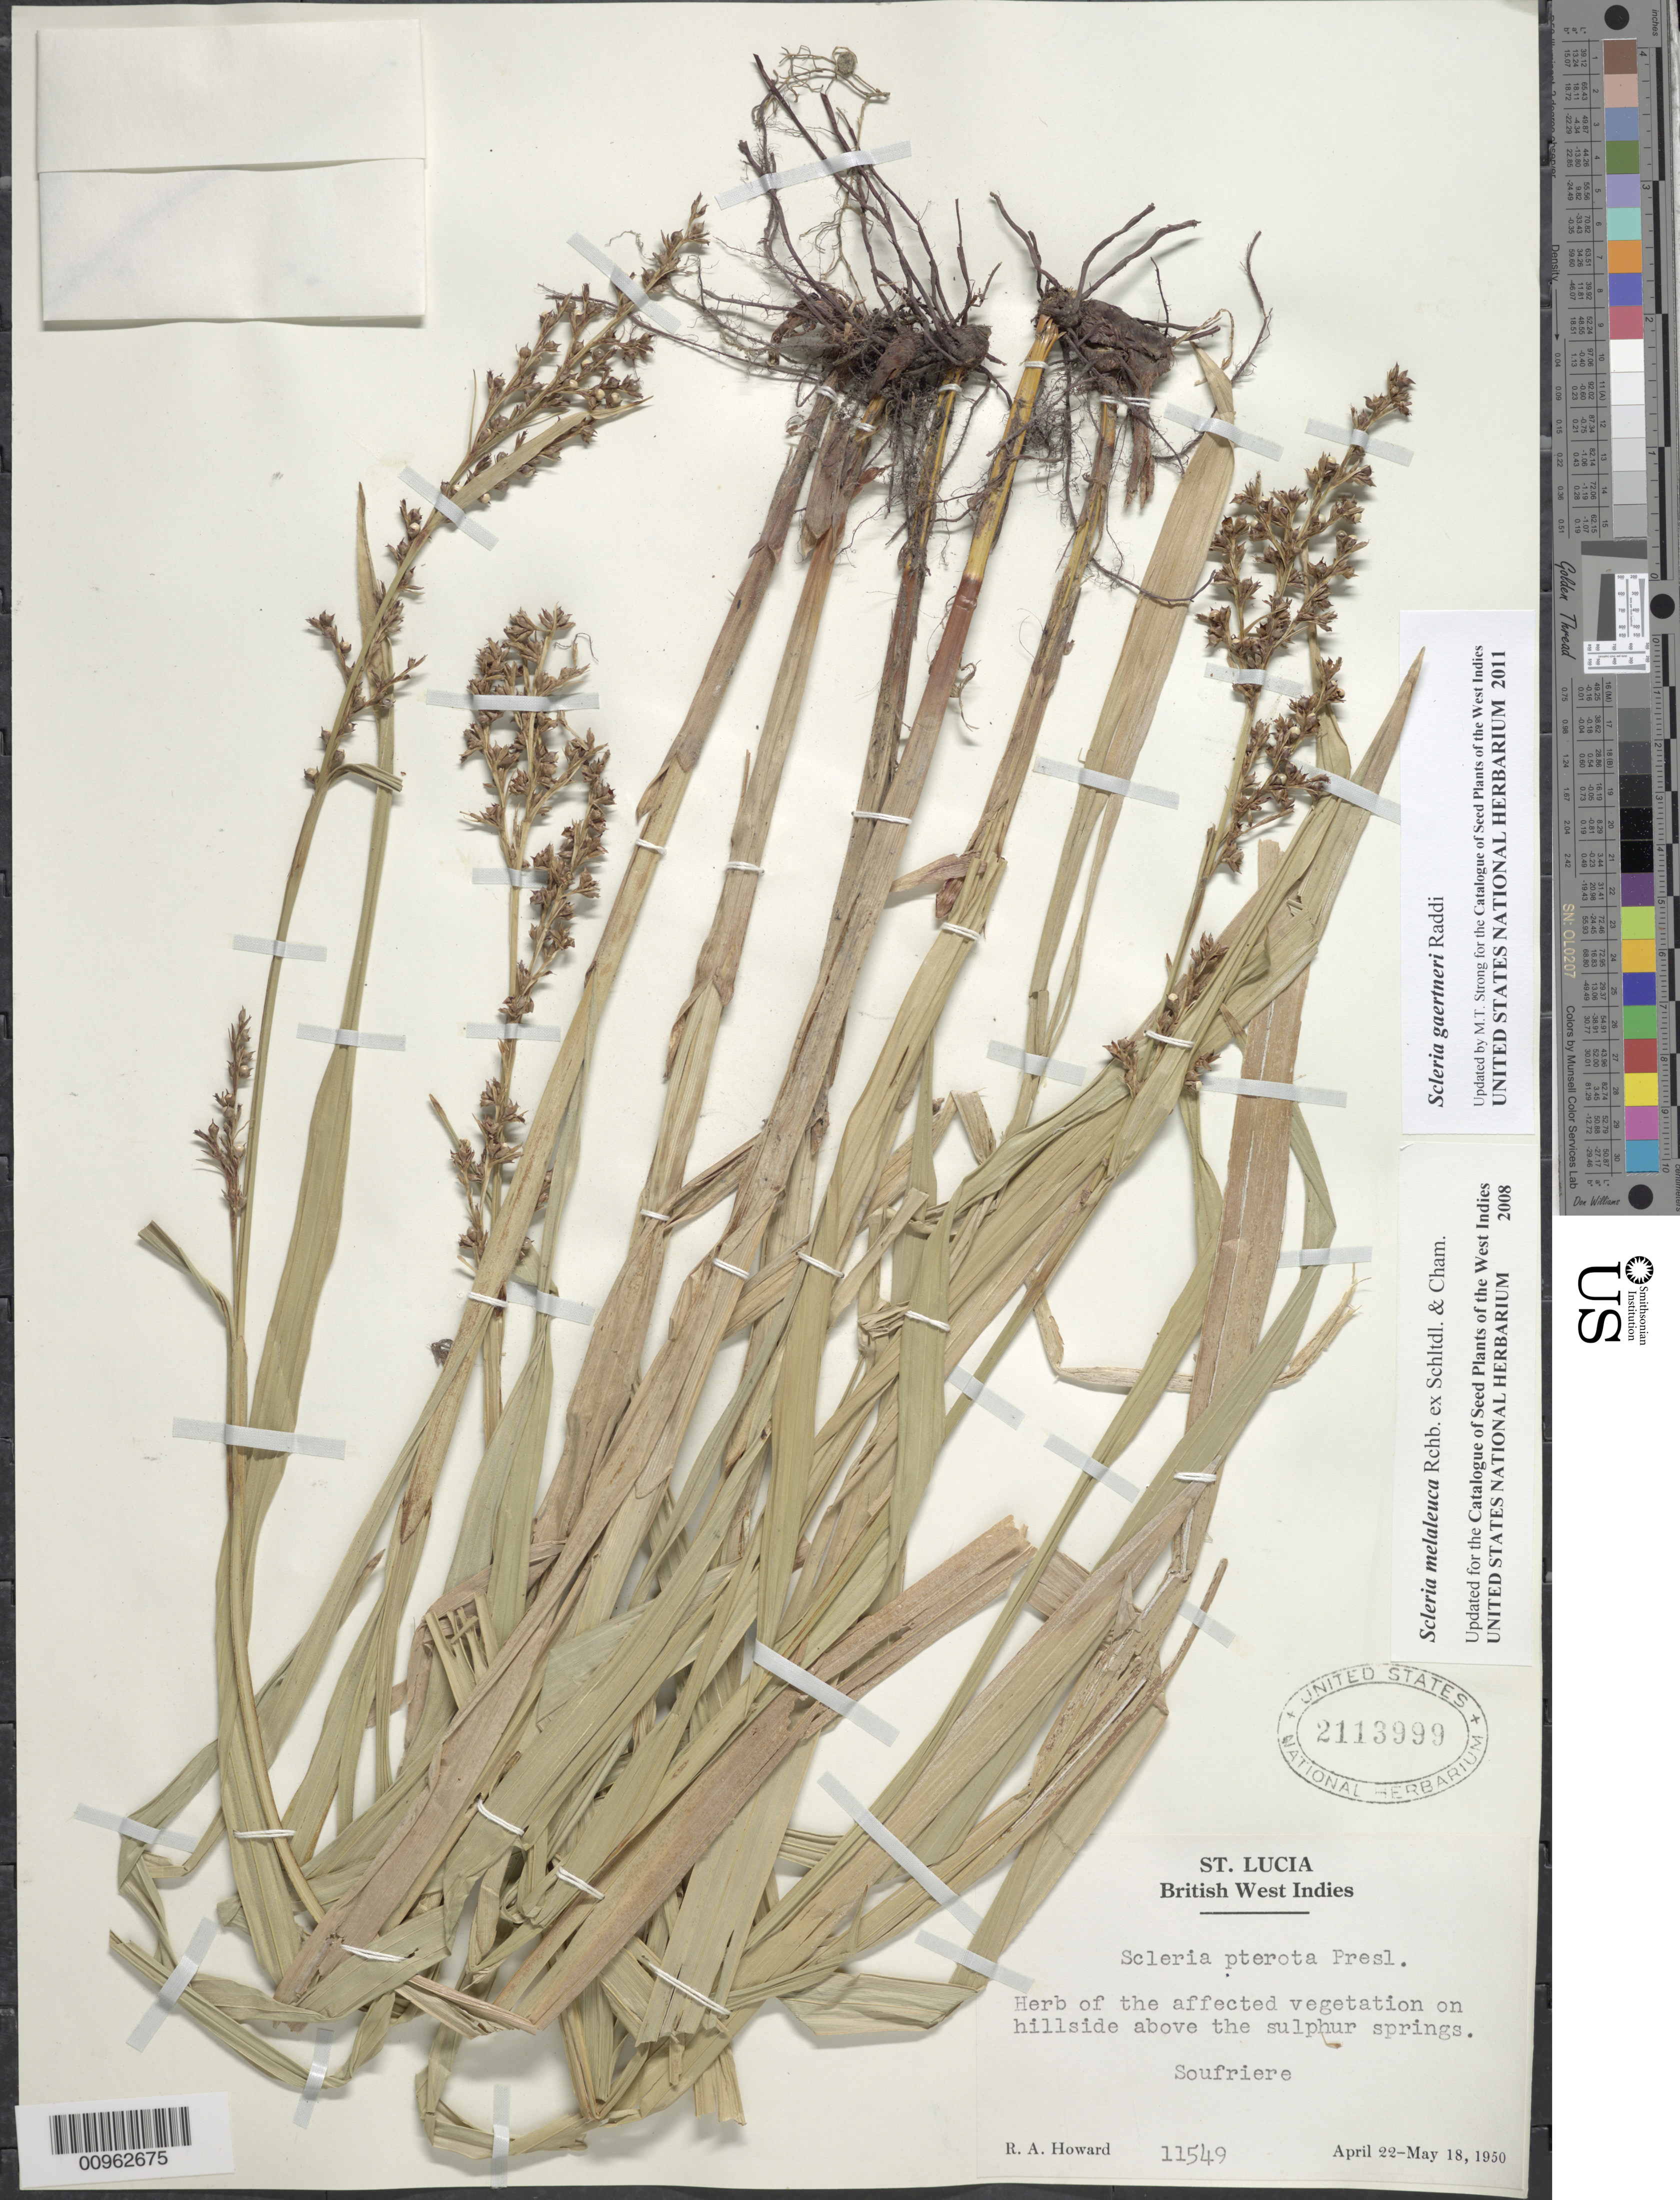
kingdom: Plantae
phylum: Tracheophyta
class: Liliopsida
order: Poales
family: Cyperaceae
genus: Scleria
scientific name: Scleria gaertneri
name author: Raddi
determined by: Strong, M. T., (US), Smithsonian Institution - National Museum of Natural History (UNITED STATES)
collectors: R. A. Howard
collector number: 11549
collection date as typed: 22 Apr 1950 to 18 May 1950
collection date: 1950-04-22/1950-05-18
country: St. Lucia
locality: Soufriere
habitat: Affected vegetation on hillside above the sulphur springs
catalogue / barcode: US 2113999